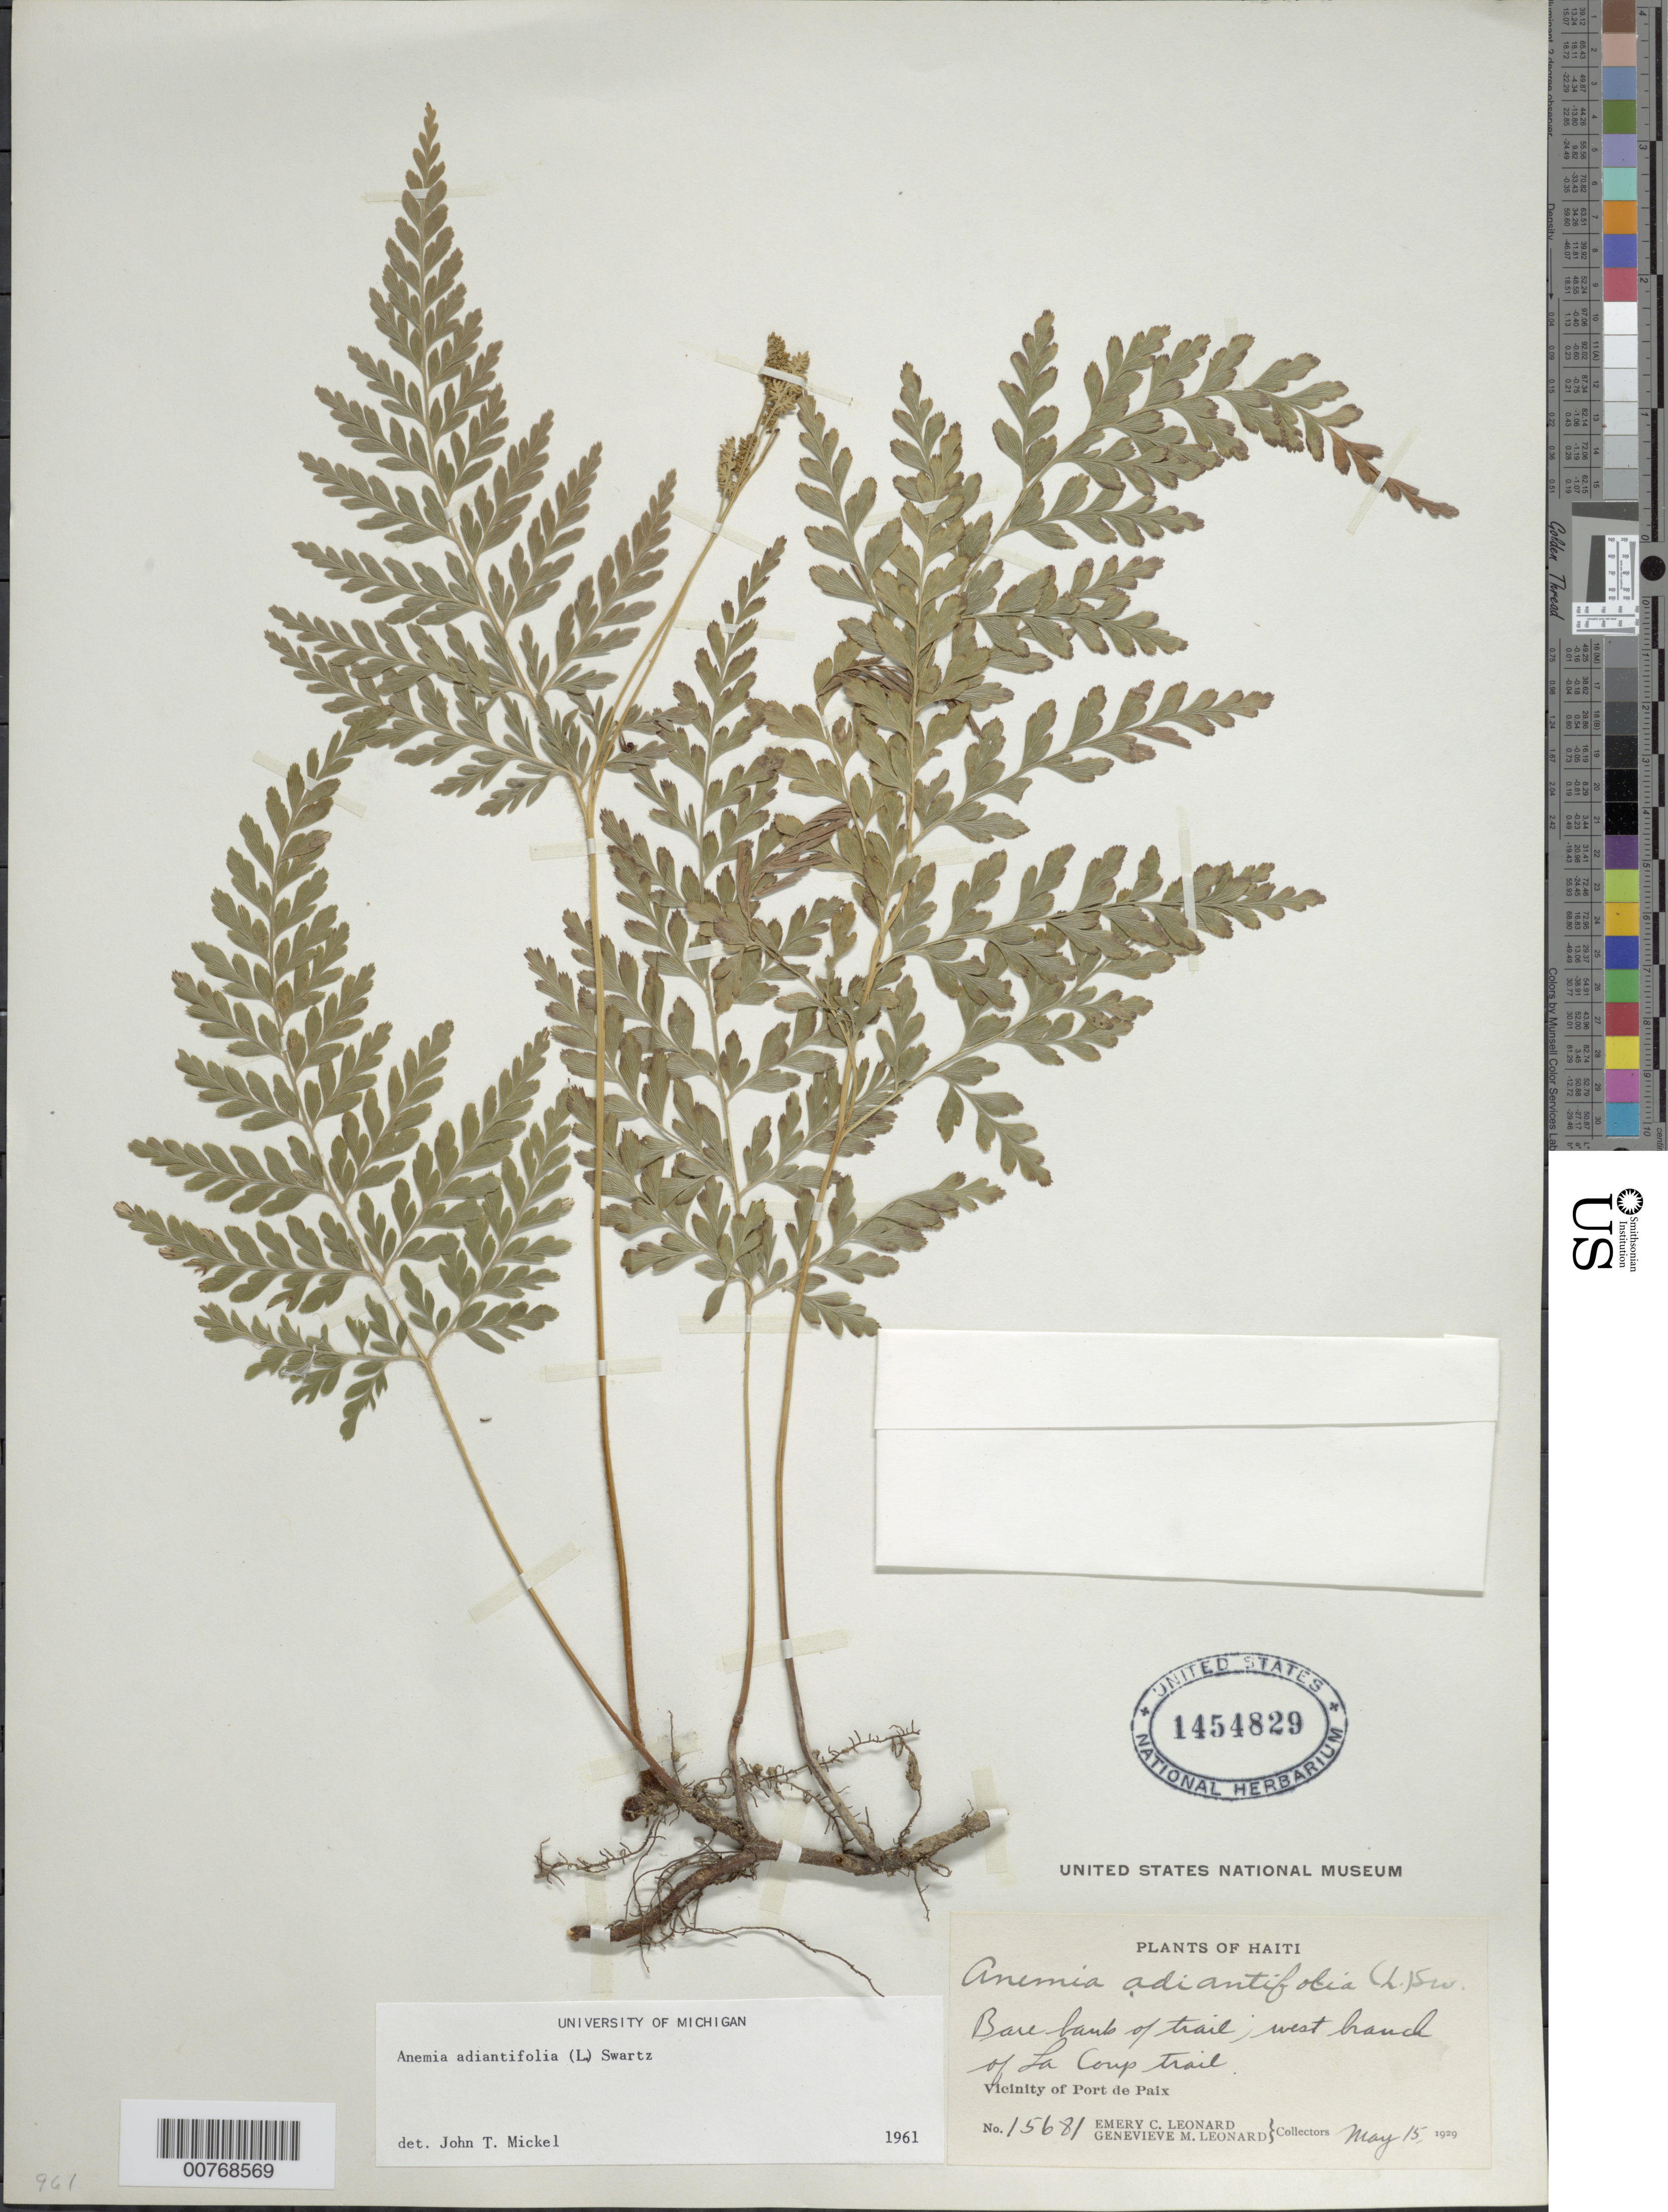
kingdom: Plantae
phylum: Tracheophyta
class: Polypodiopsida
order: Schizaeales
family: Anemiaceae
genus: Anemia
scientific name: Anemia adiantifolia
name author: (L.) Sw.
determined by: Mickel, J. T., (NY), New York Botanical Garden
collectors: E. C. Leonard & G. M. Leonard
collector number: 15681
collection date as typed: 15 May 1929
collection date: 1929-05-15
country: Haiti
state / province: Nord-Óuest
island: Hispaniola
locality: Vicinity of Port de PaiDepartement du NordOuest, west branch of La Coup Trail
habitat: Bare bank of trail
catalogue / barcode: US 1454829